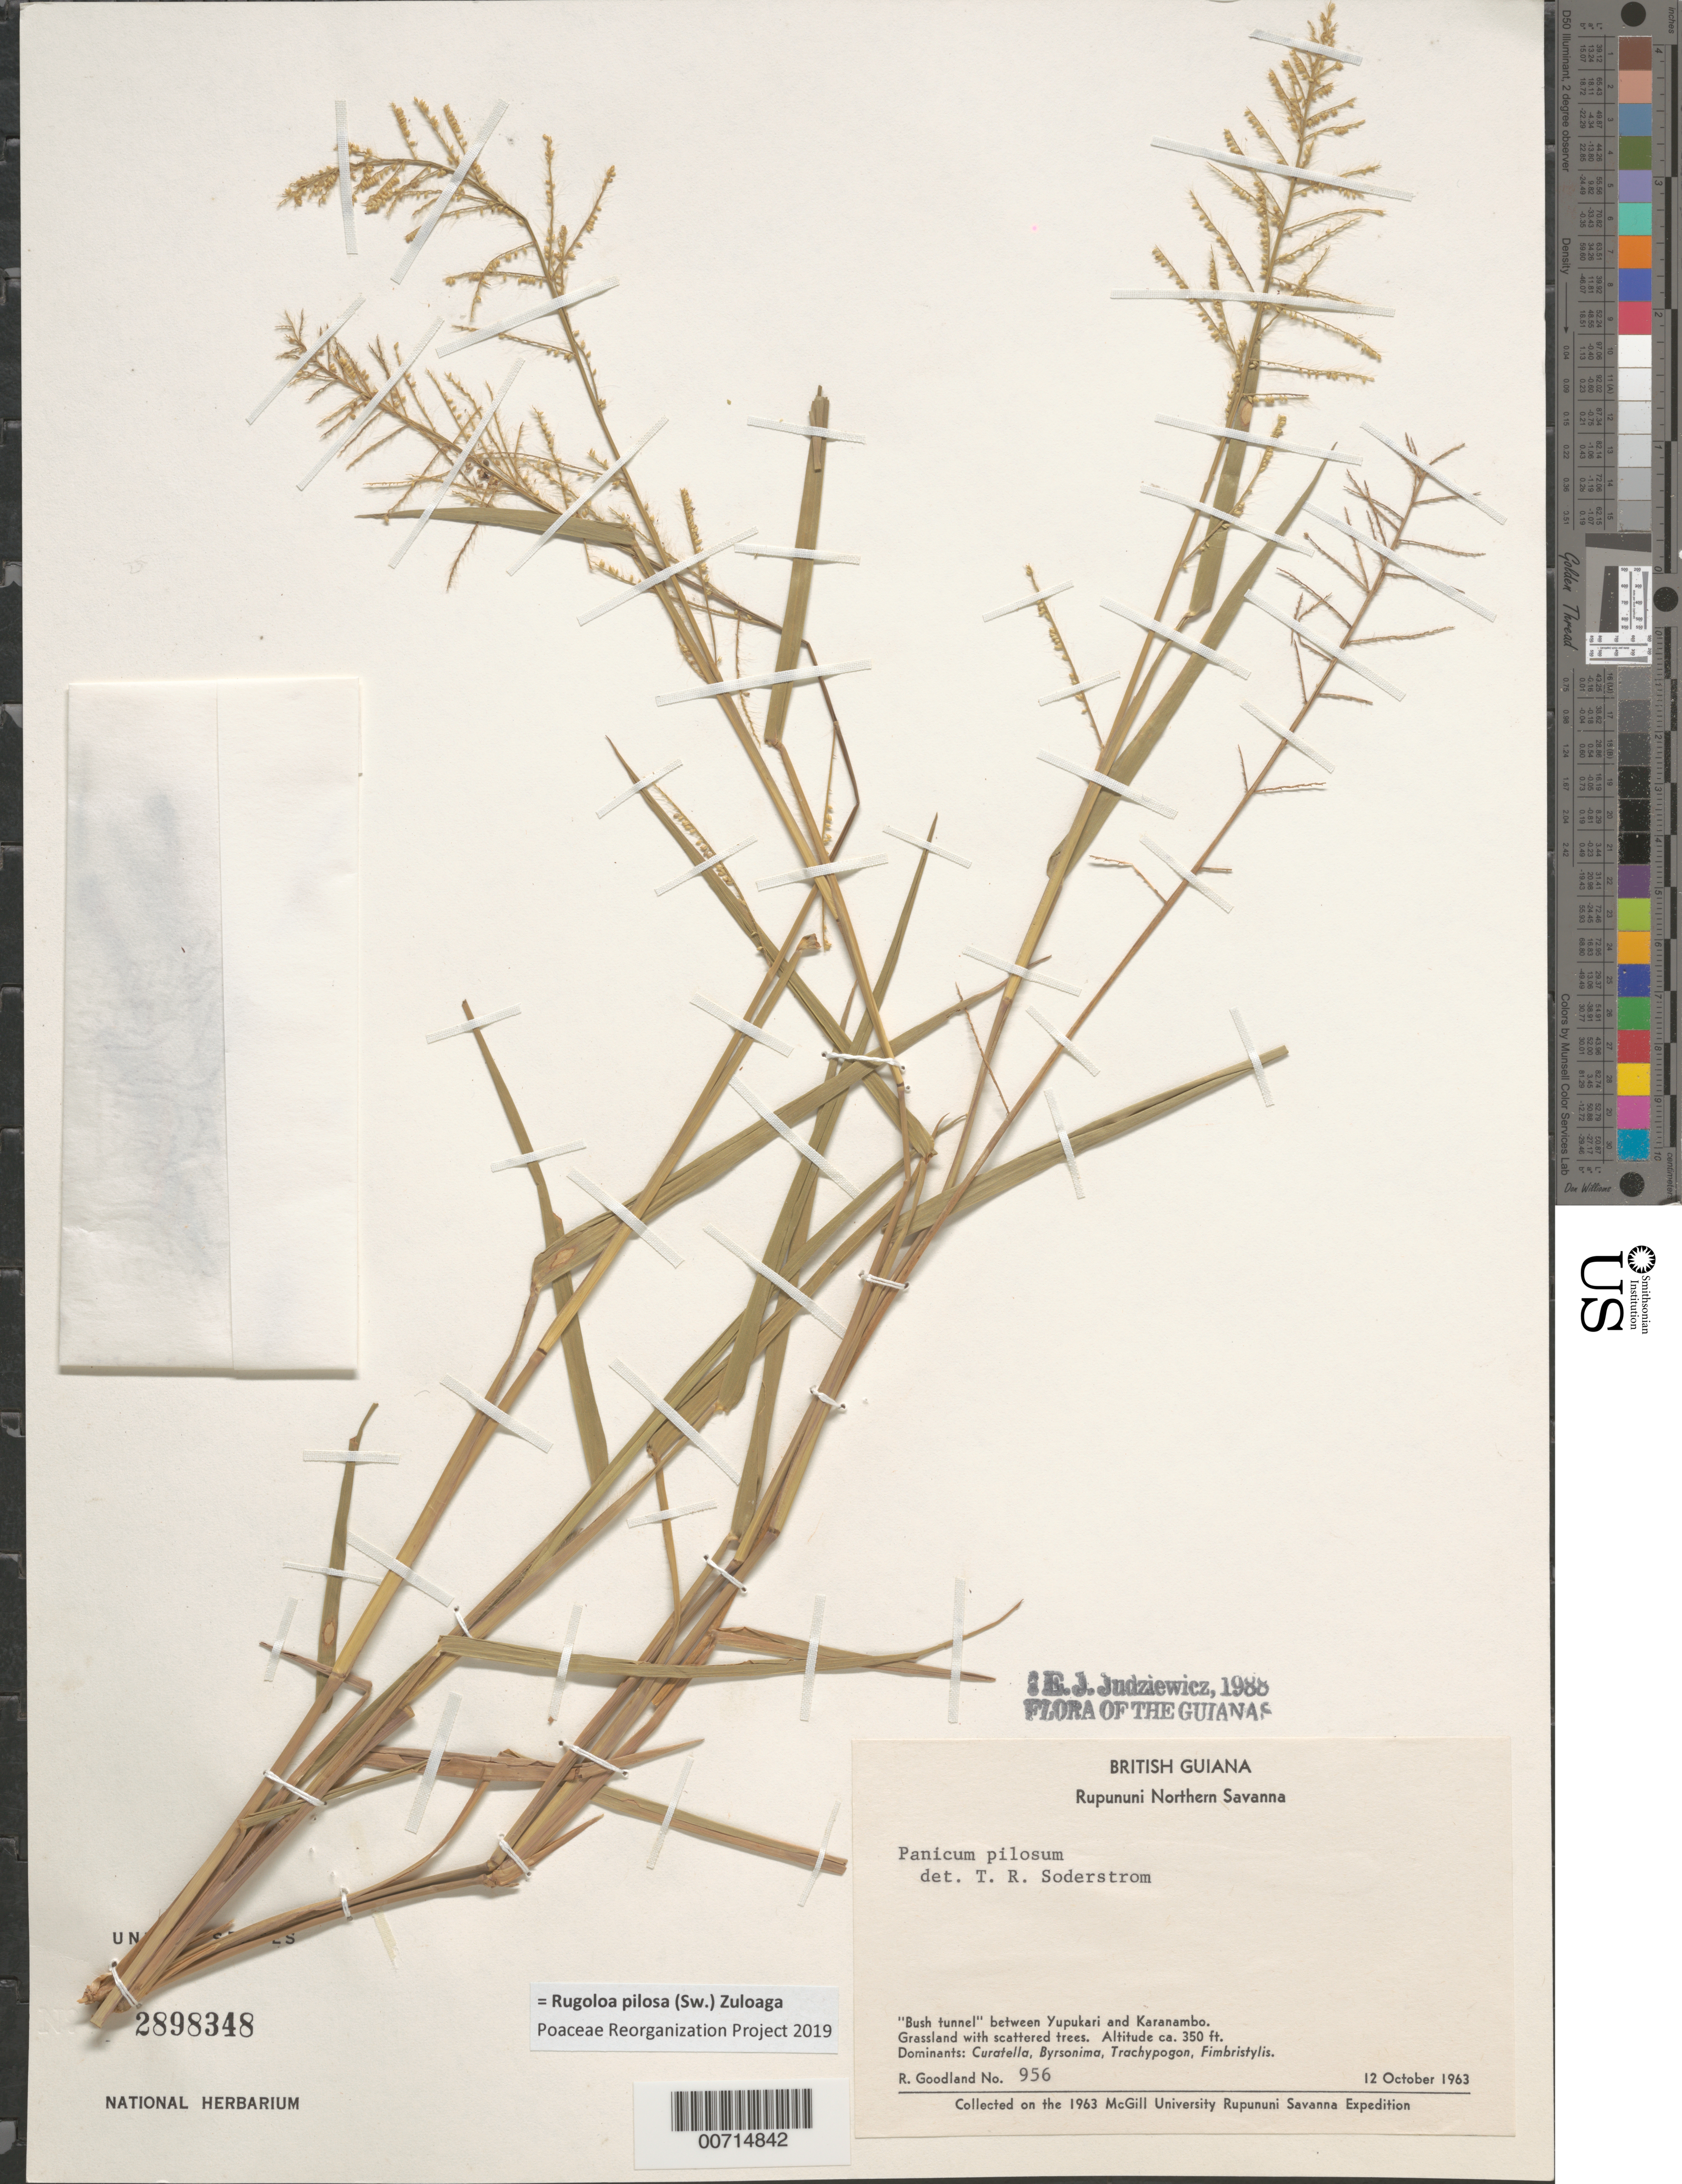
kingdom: Plantae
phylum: Tracheophyta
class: Liliopsida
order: Poales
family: Poaceae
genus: Panicum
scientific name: Panicum pilosum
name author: Sw.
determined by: Soderstrom, T. R.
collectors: R. Goodland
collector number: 956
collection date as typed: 12-Oct-63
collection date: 1963-10-12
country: Guyana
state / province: U. Takutu-U. Essequibo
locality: Rupununi Northern Savanna, Yupukari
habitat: Path through forest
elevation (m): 107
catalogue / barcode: US 2898348